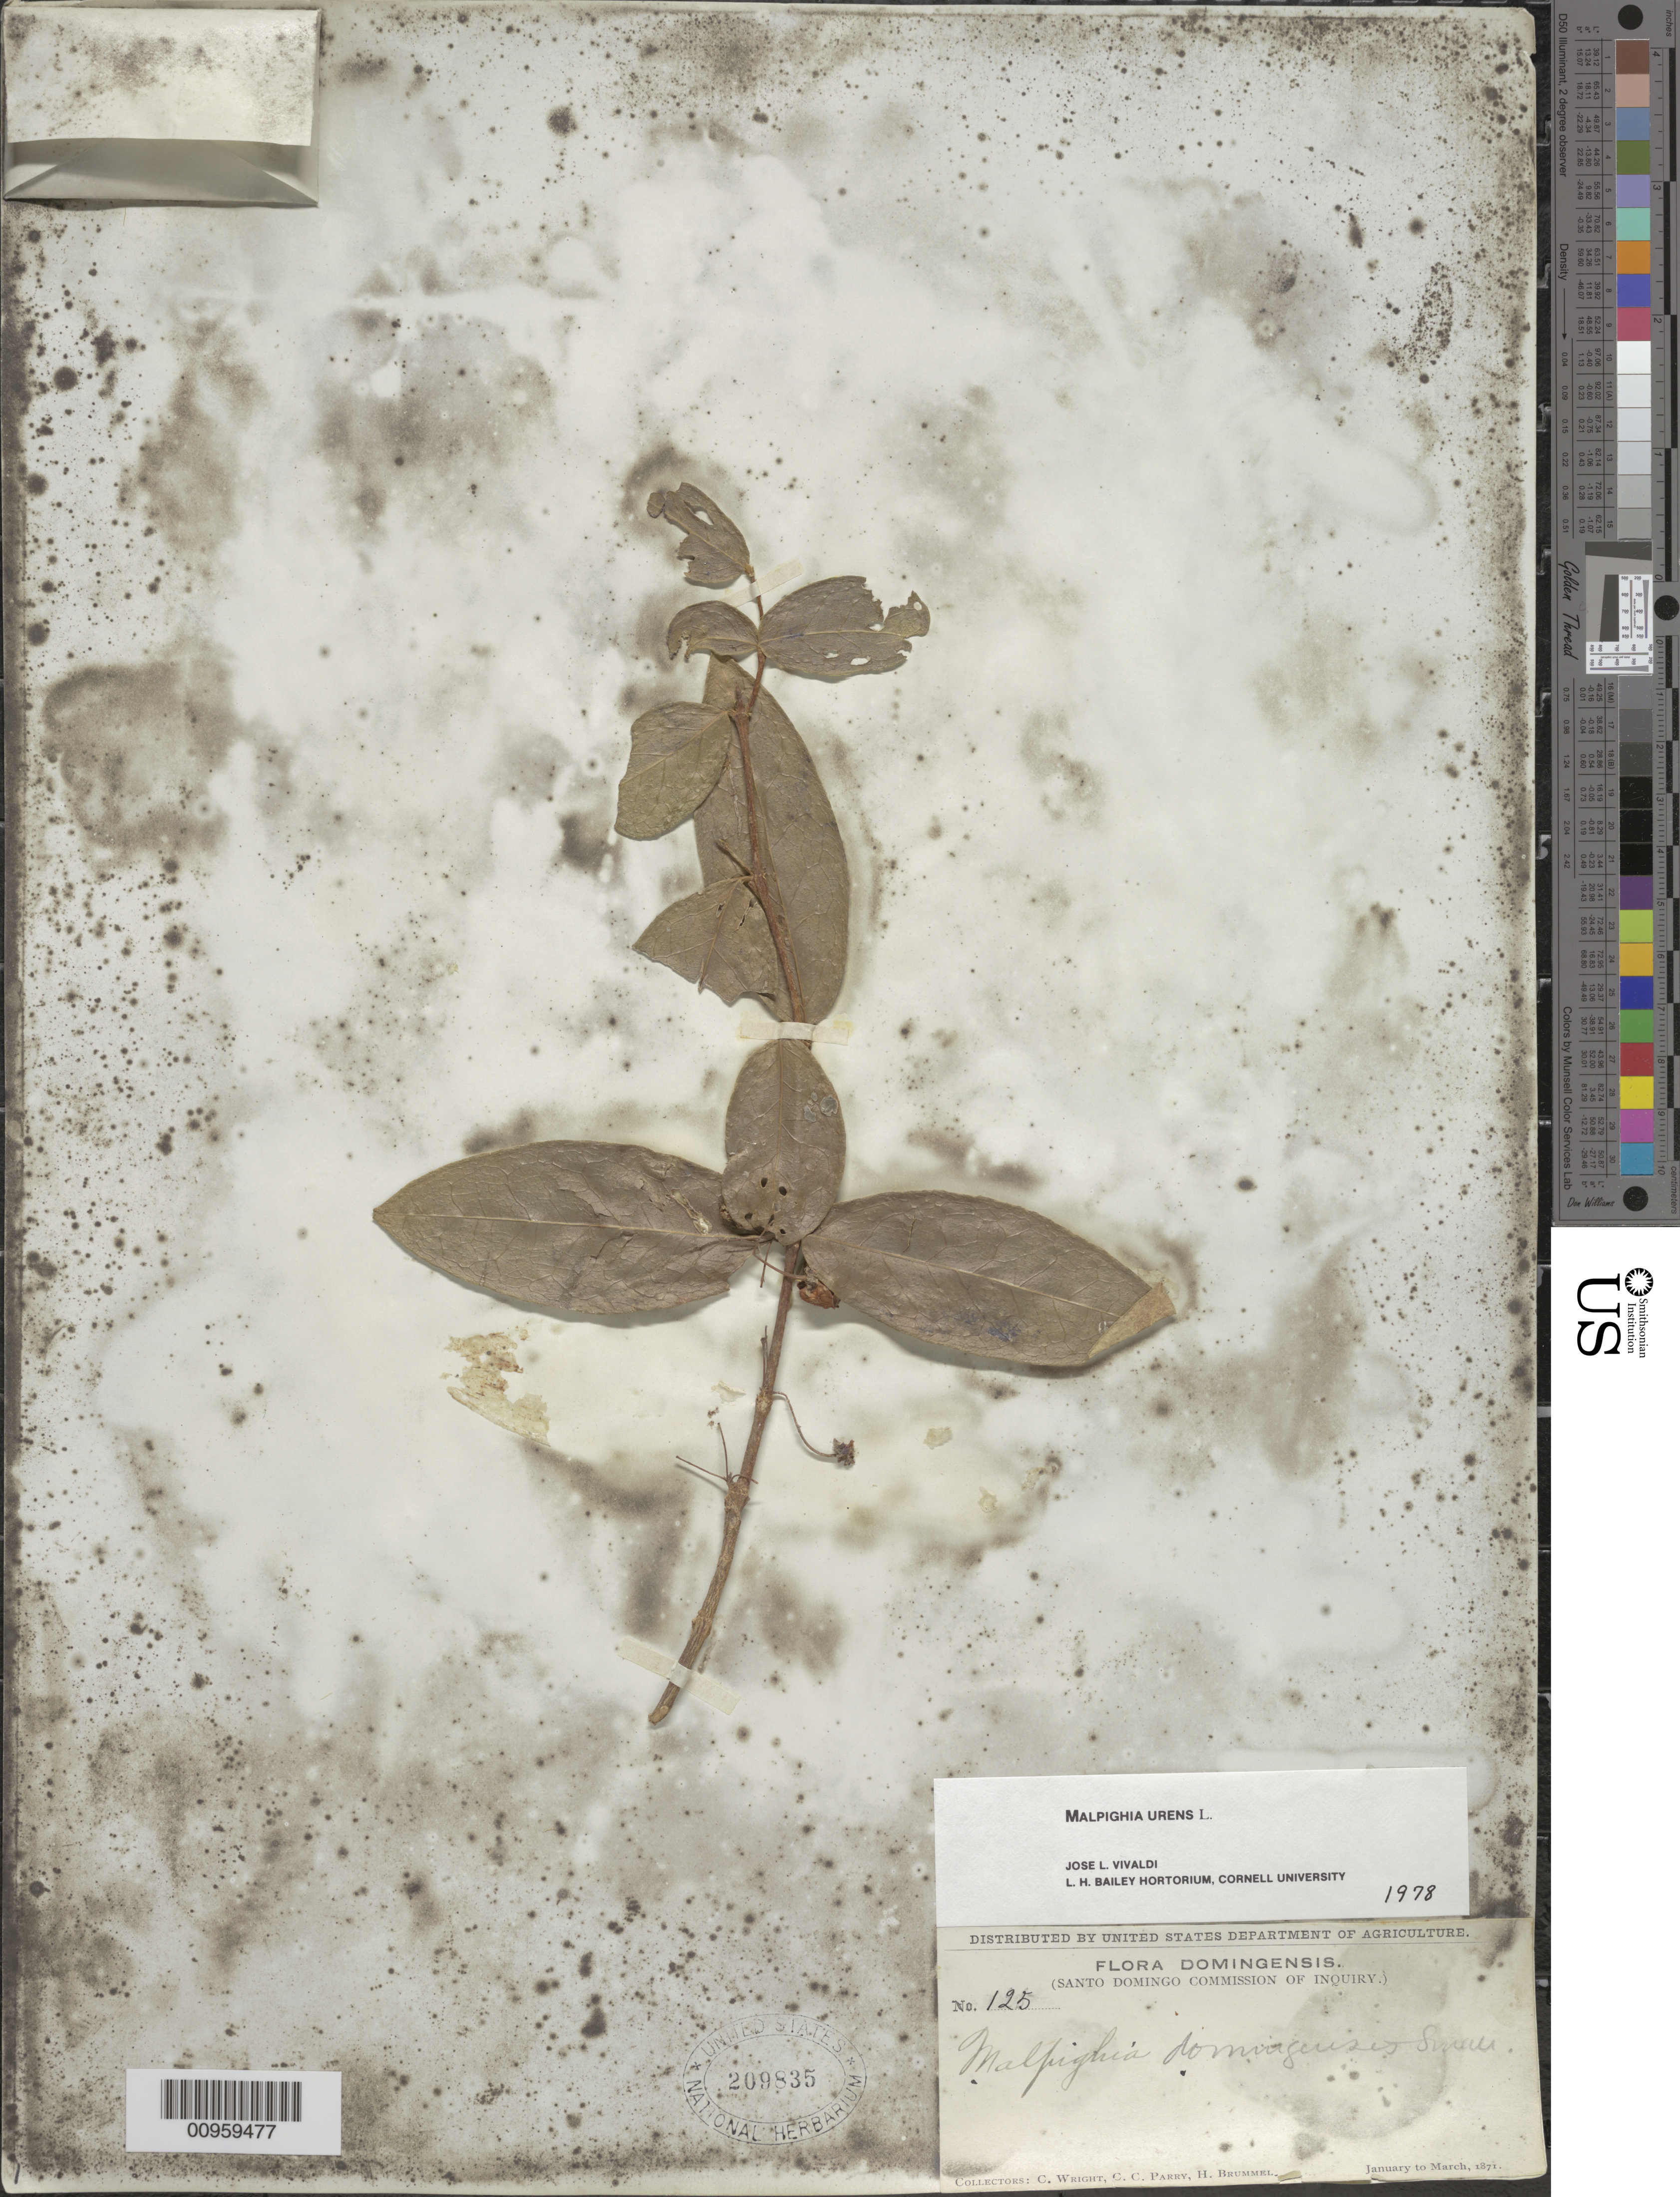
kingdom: Plantae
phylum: Tracheophyta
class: Magnoliopsida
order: Malpighiales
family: Malpighiaceae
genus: Malpighia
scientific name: Malpighia urens subsp. urens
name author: L.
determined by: Vivaldi, J. L., (BH), Cornell University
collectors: C. Wright, C. C. Parry & H. Brummel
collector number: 125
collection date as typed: Jan 1871 to -- Mar 1871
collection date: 1871-01/1871-03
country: Dominican Republic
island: Hispaniola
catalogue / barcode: US 209835